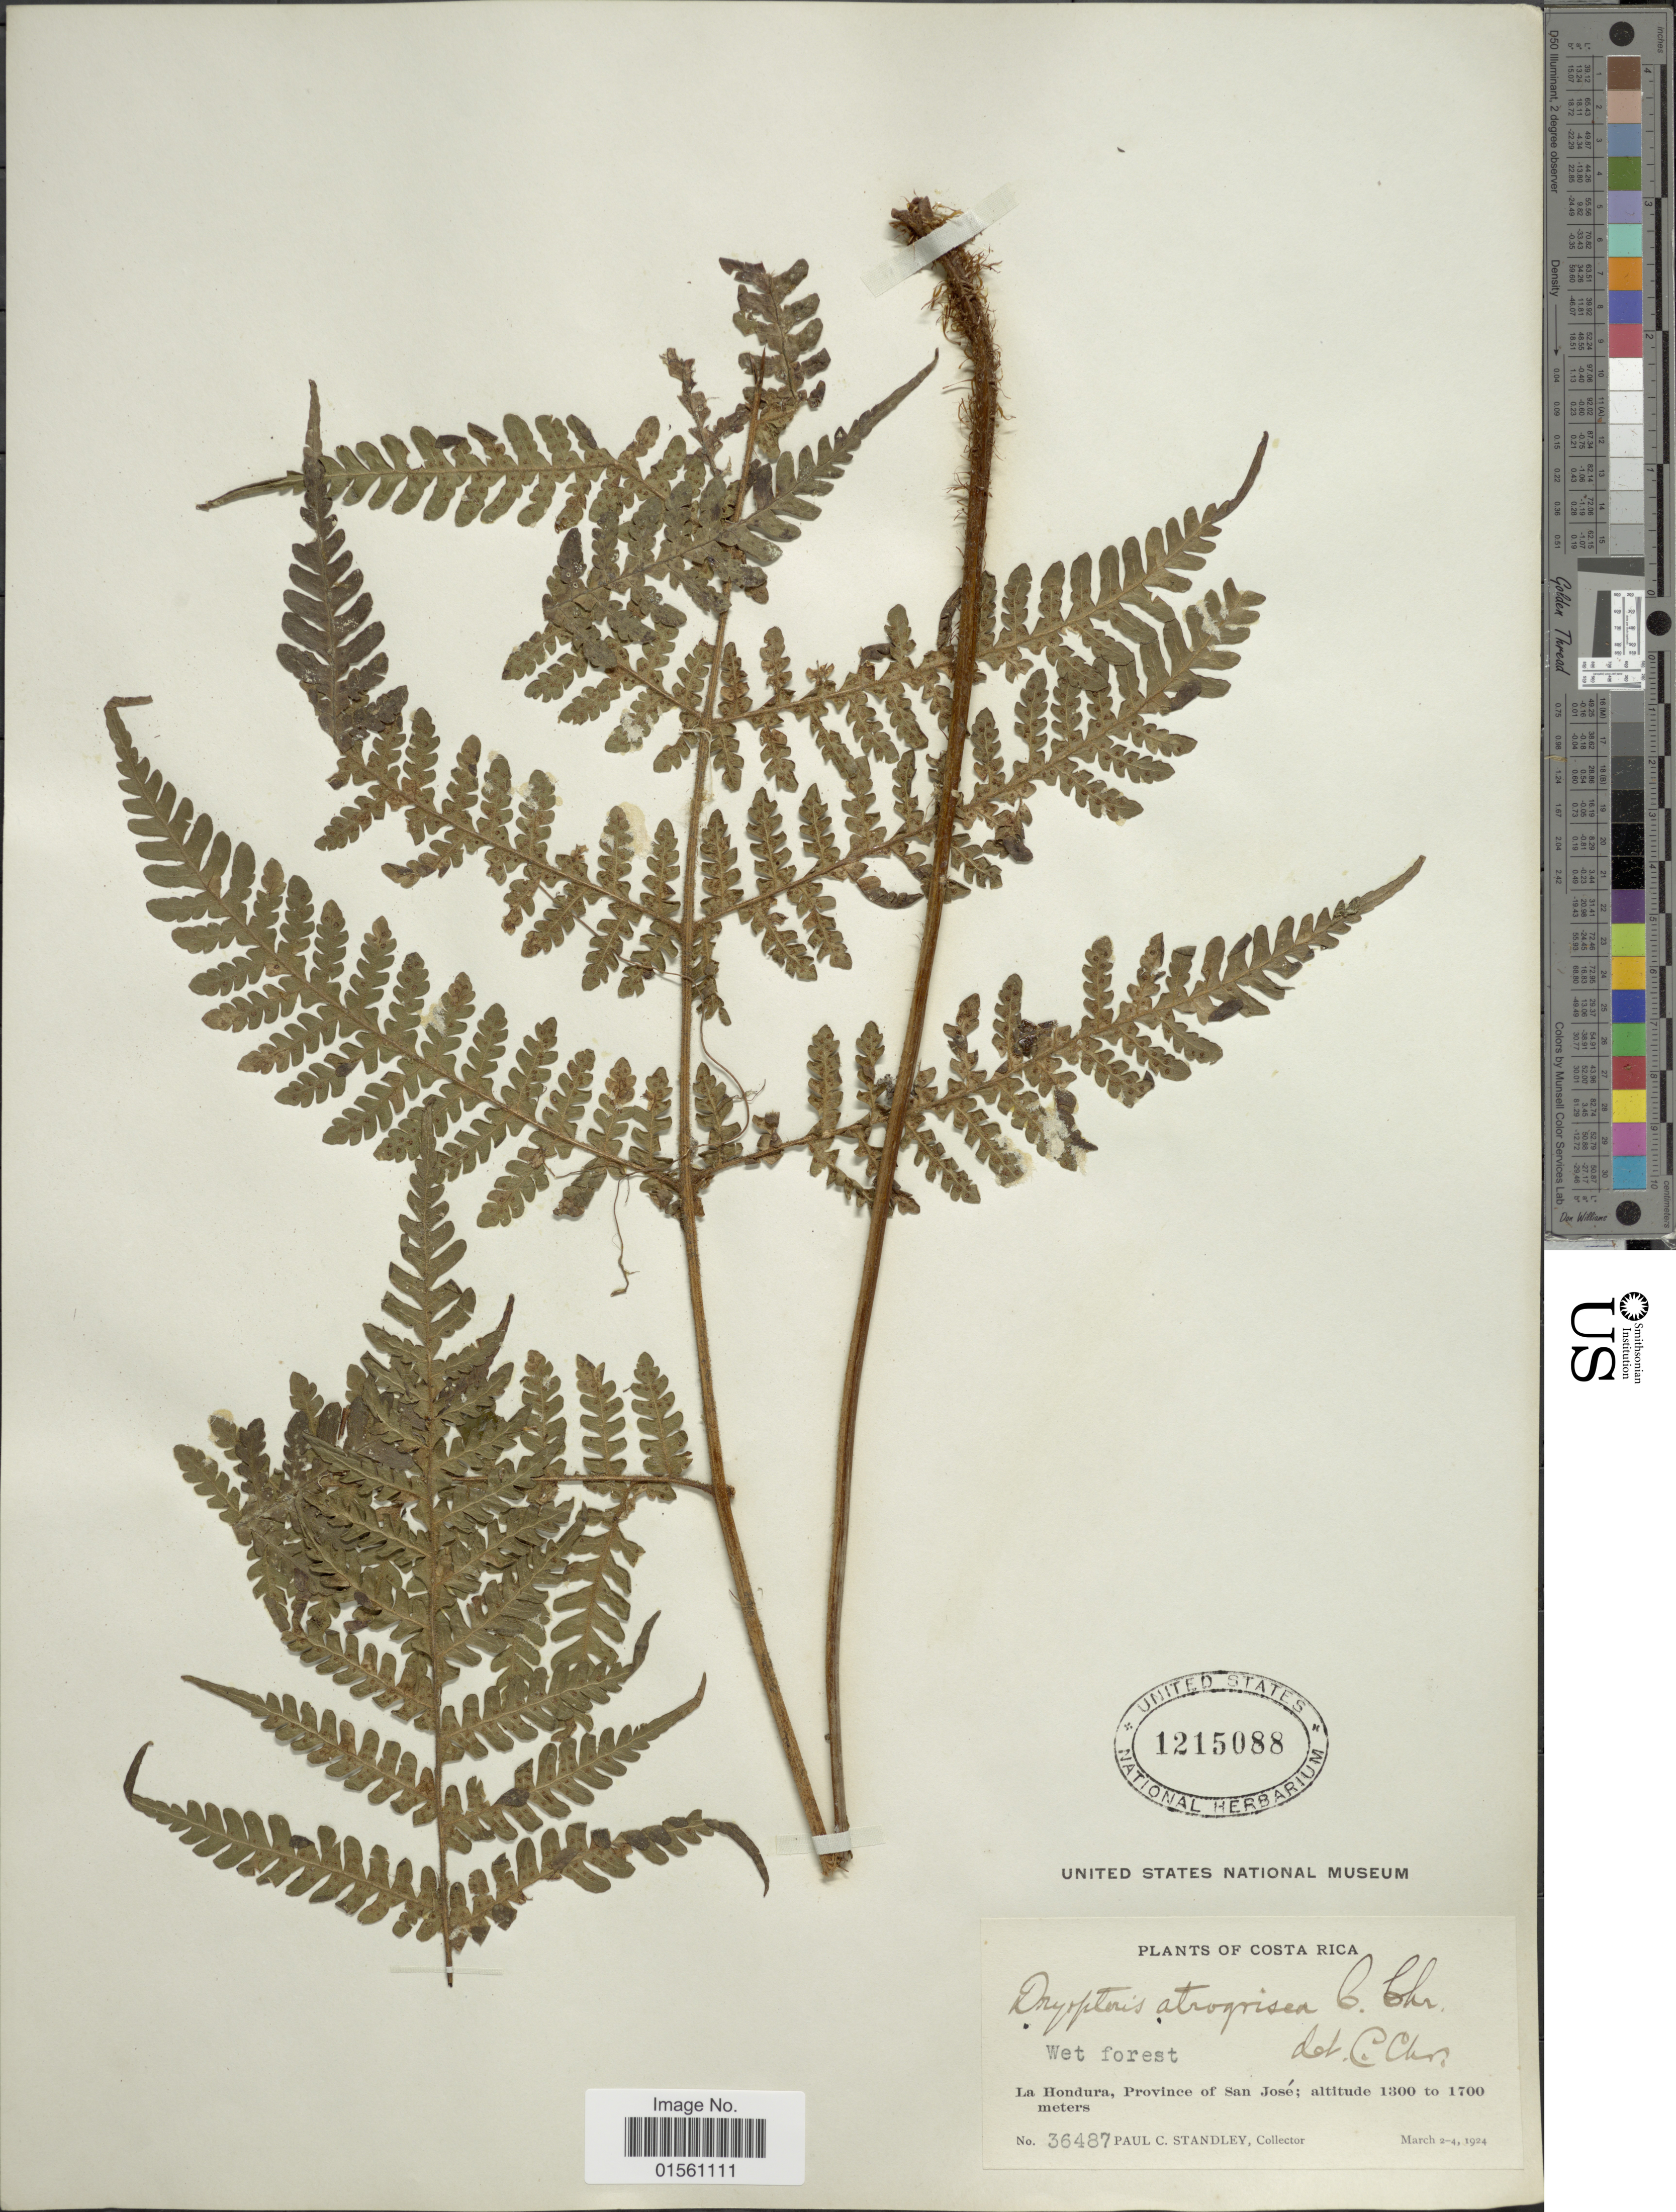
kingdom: Plantae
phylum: Tracheophyta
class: Polypodiopsida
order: Polypodiales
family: Dryopteridaceae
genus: Megalastrum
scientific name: Megalastrum atrogriseum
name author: (C. Chr.) A.R. Sm. & R.C. Moran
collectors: P. C. Standley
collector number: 36487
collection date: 1924-03-02/1924-03-04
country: Costa Rica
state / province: San José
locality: Costa Rica, La Hondura, Province of San José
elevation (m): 1300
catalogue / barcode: US 1215088